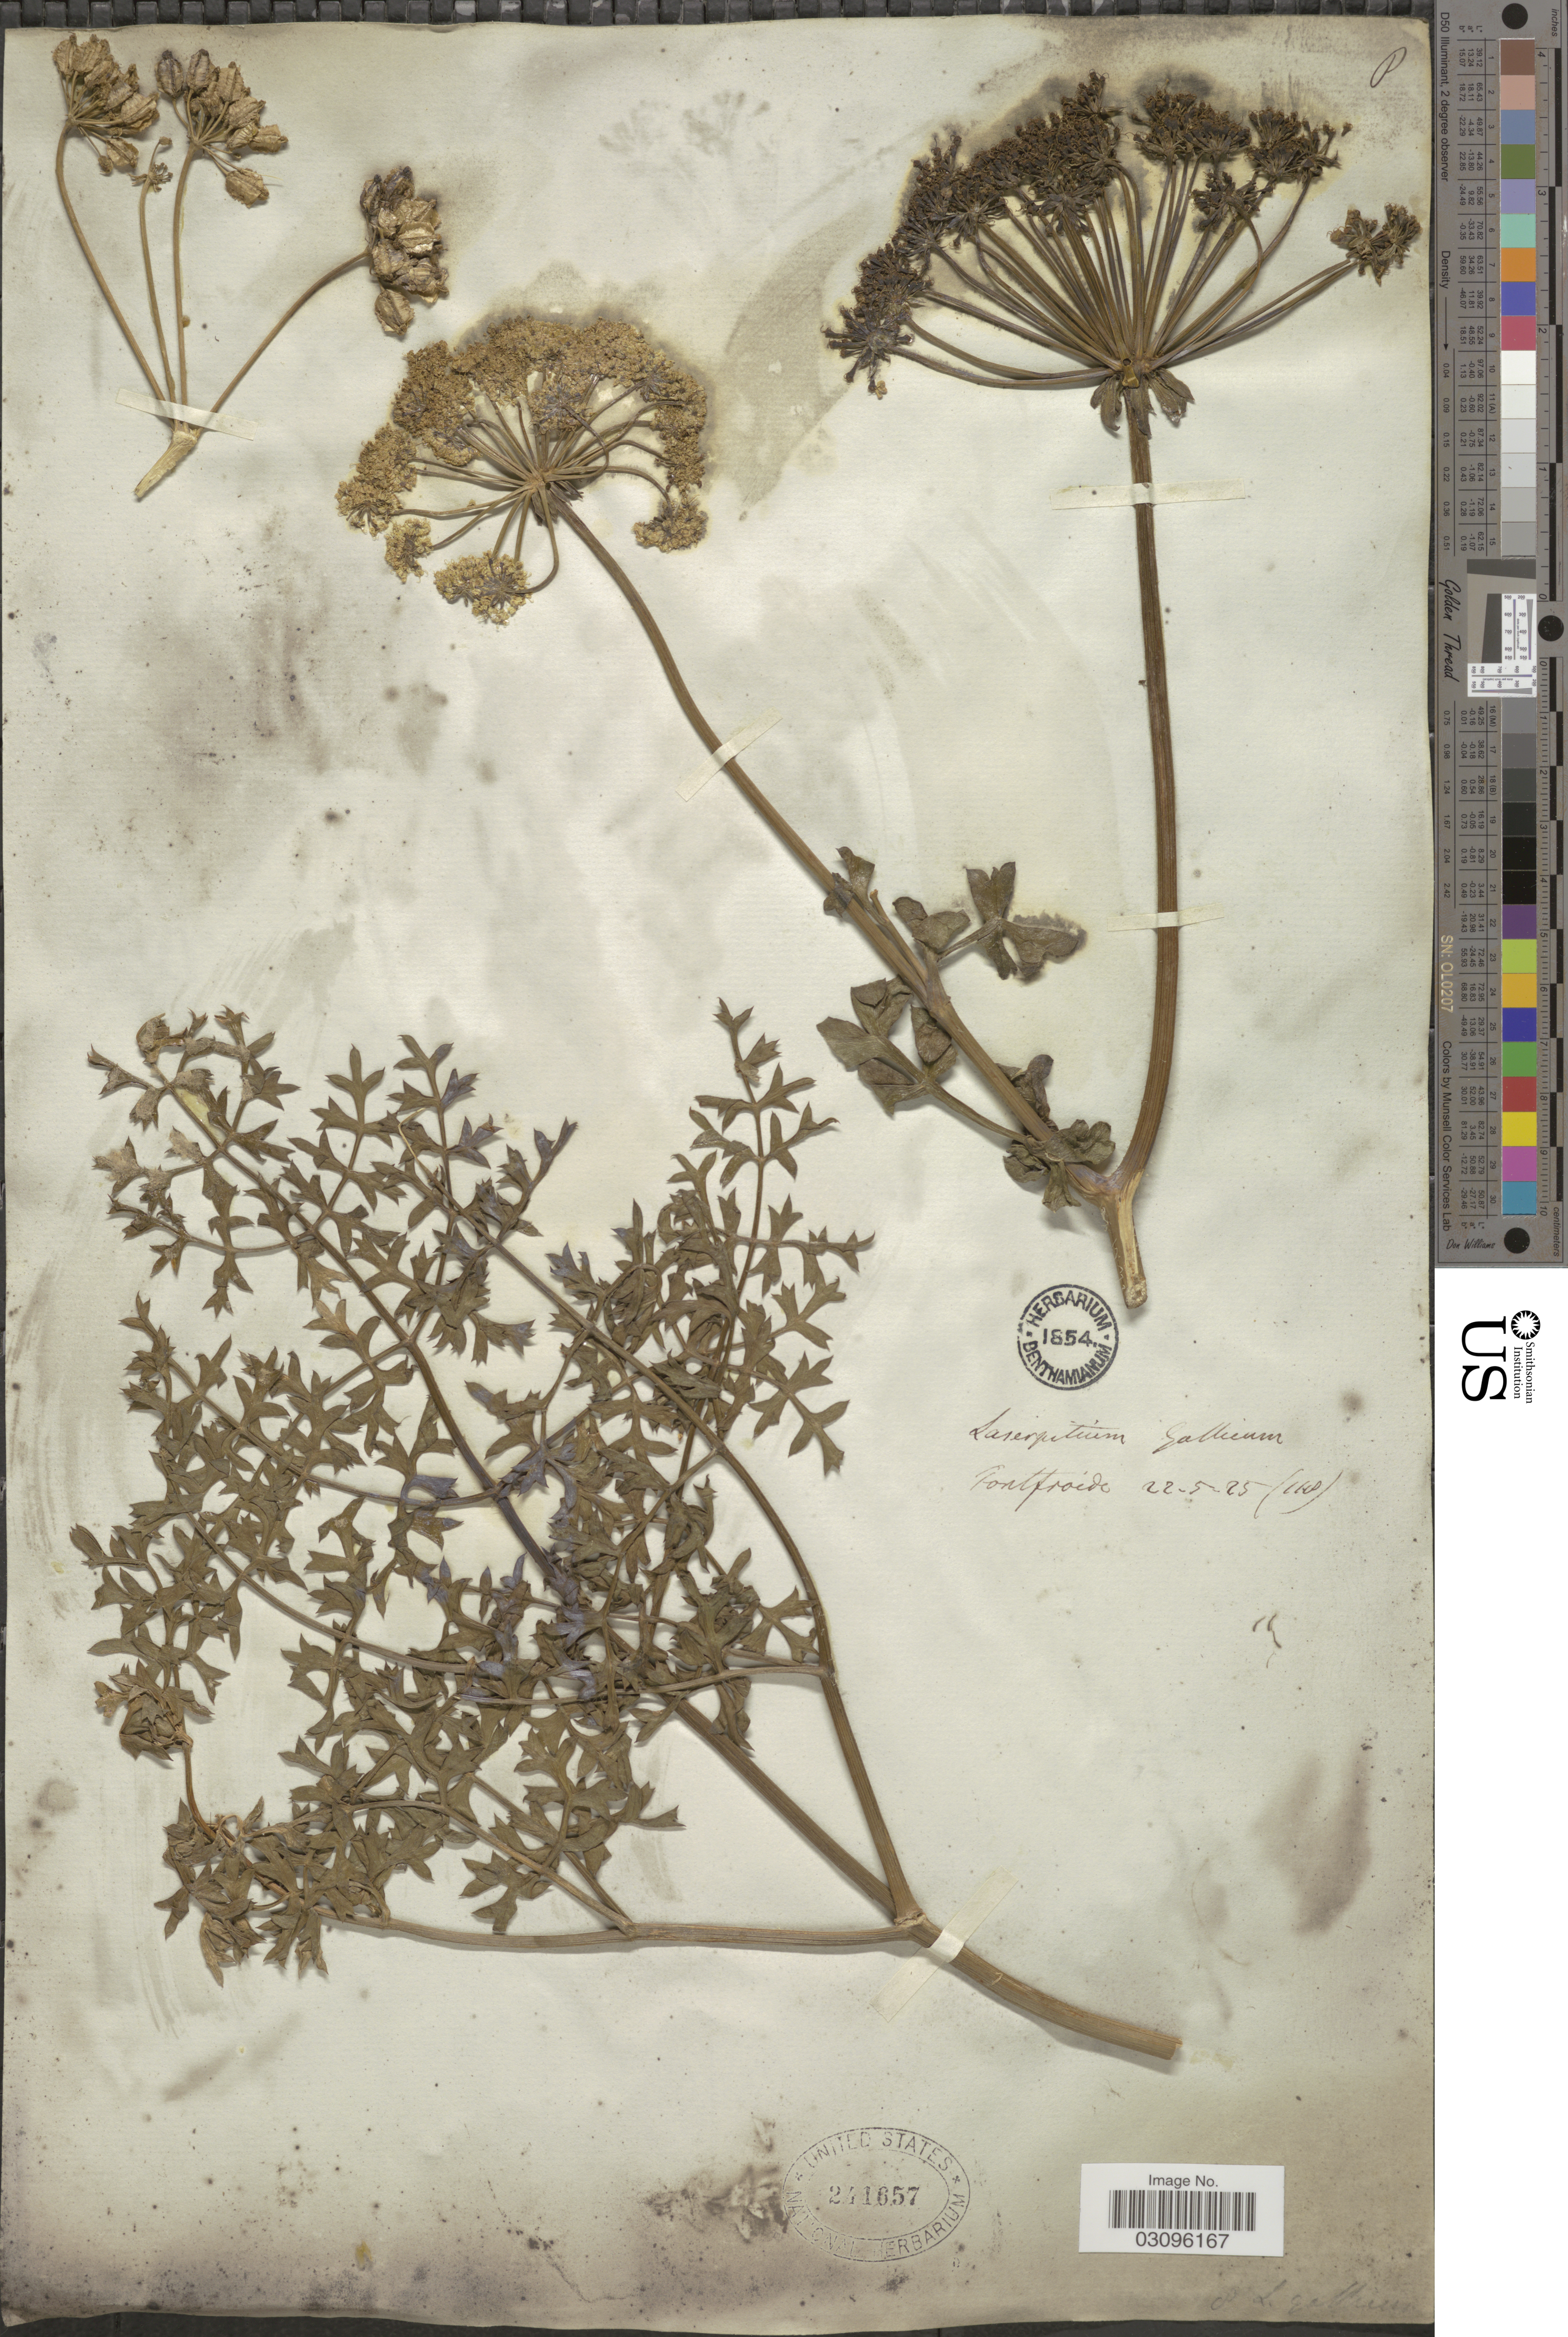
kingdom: Plantae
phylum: Tracheophyta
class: Magnoliopsida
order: Apiales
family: Apiaceae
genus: Laserpitium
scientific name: Laserpitium gallicum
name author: L.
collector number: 118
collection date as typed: Transcribed d/m/y: 22/5/25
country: France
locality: Gallium. Fontfroide.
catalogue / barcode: US 241657